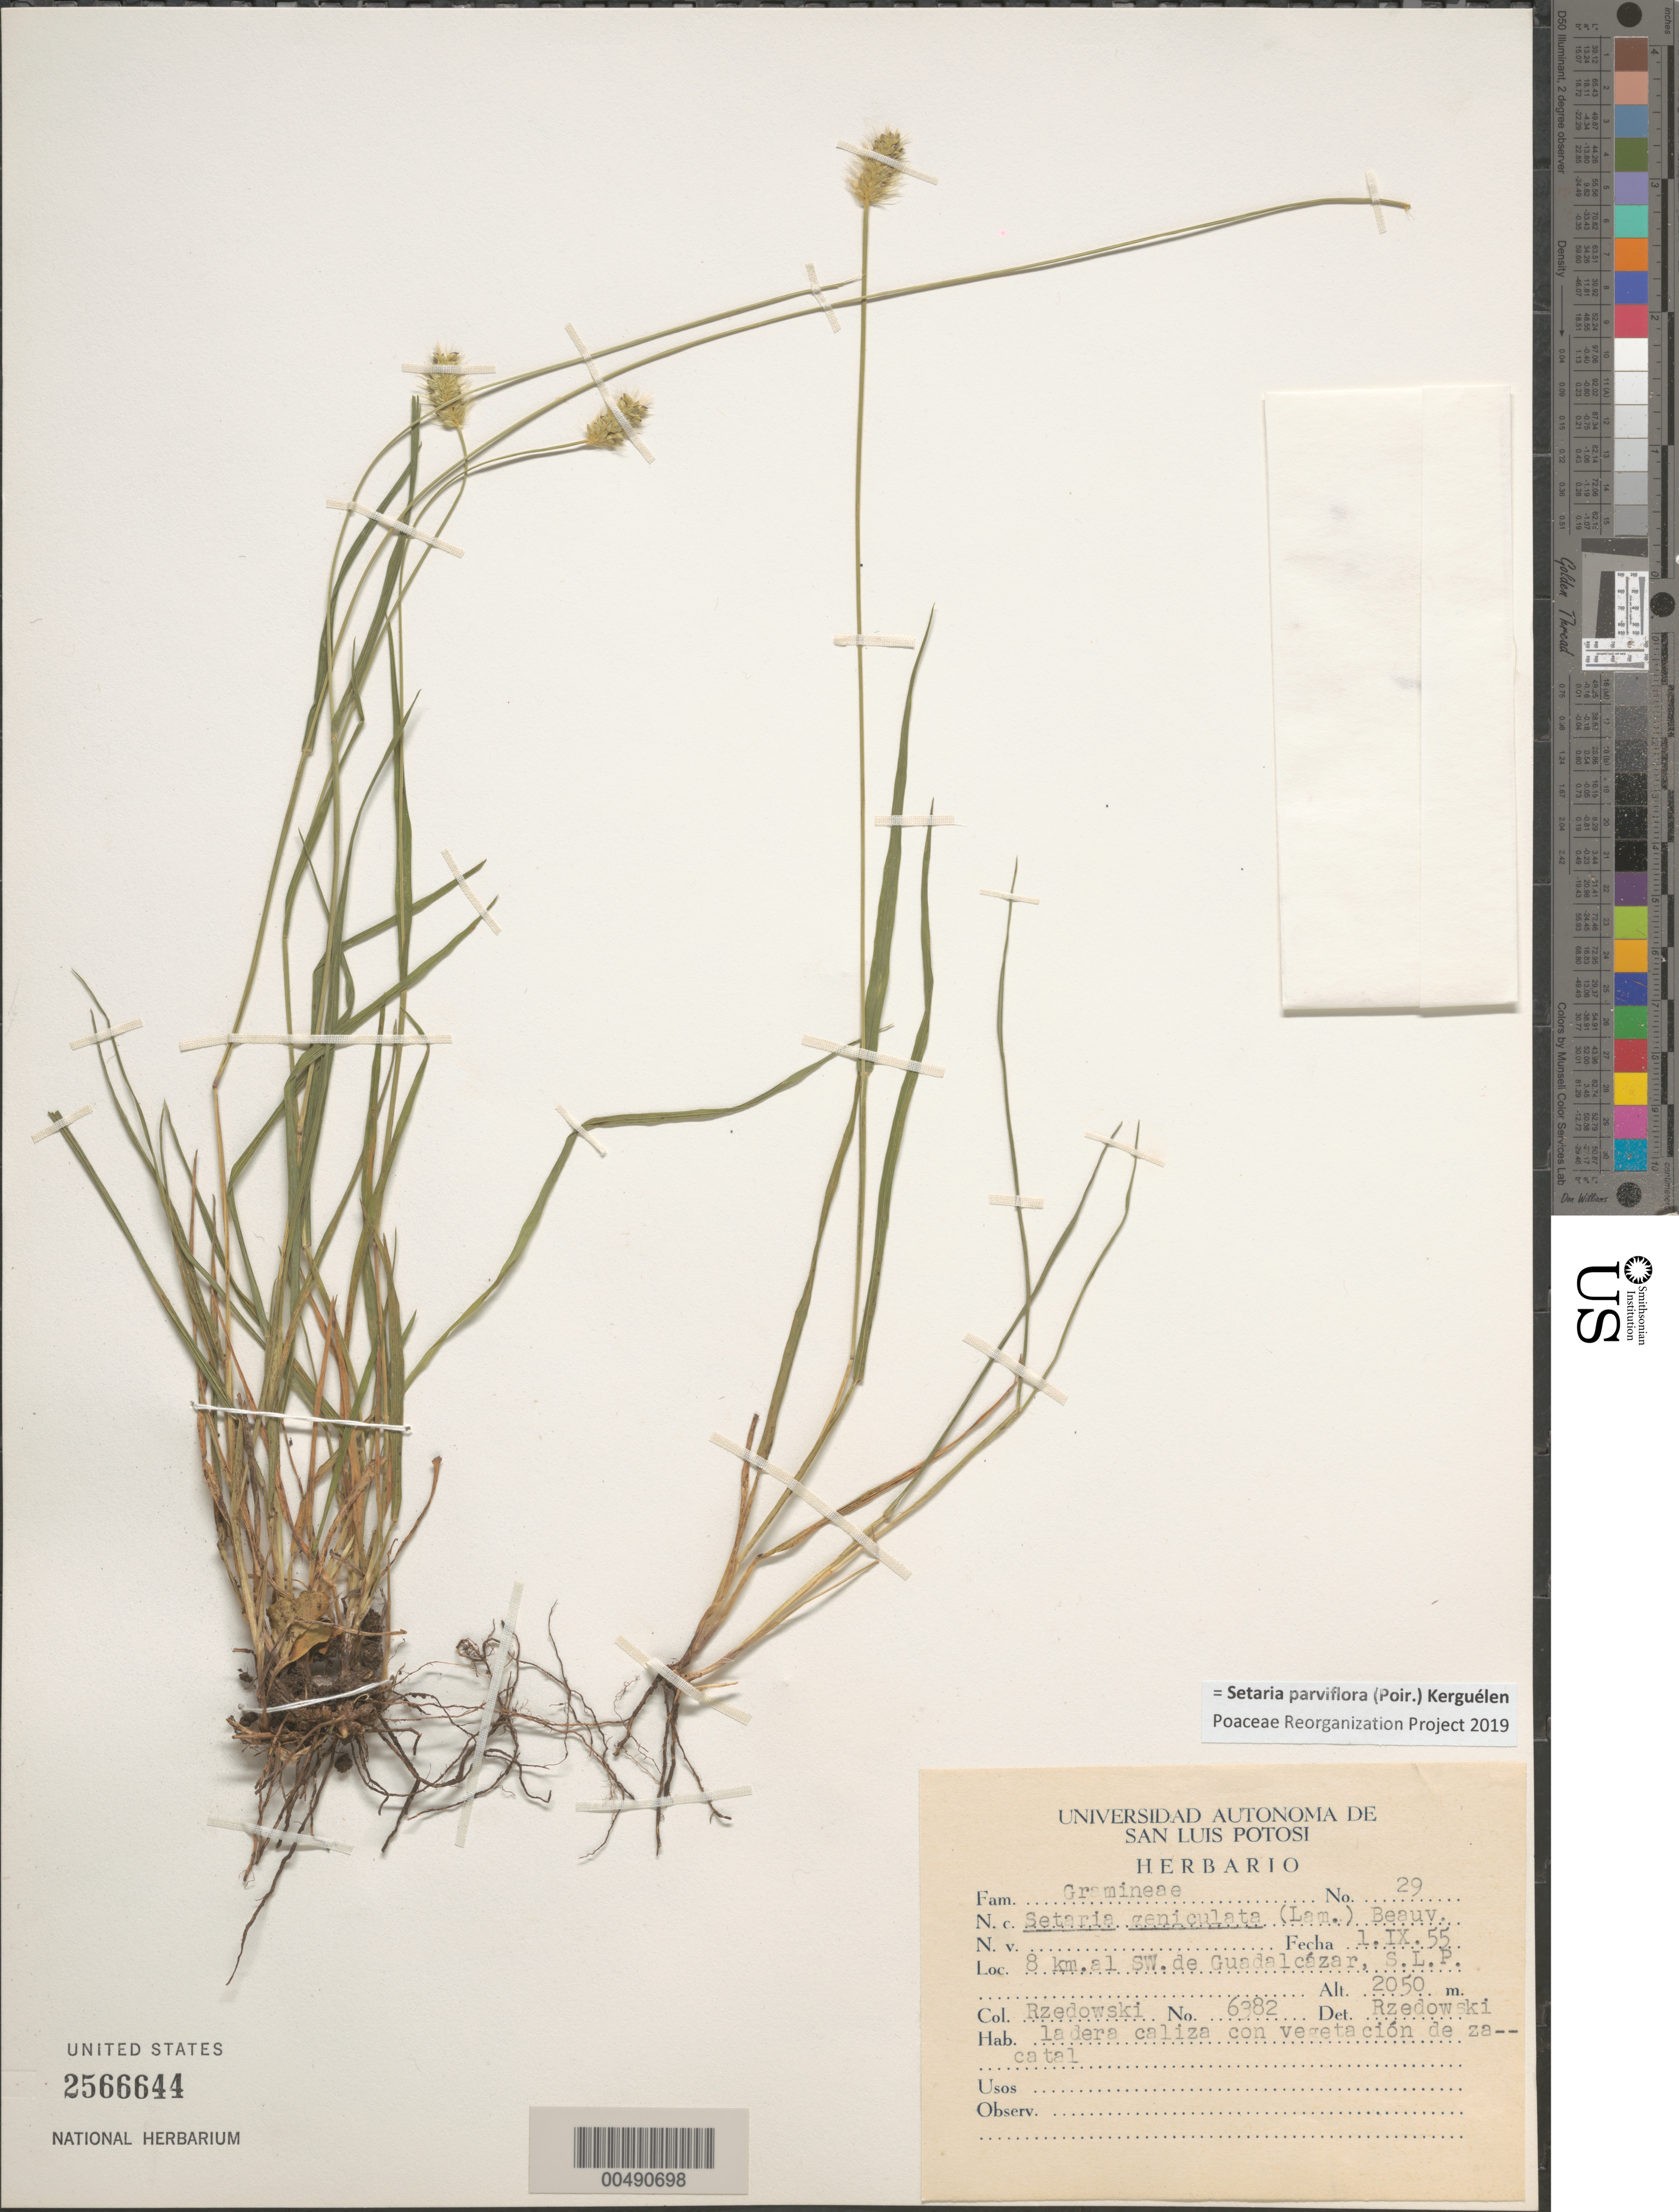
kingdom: Plantae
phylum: Tracheophyta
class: Liliopsida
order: Poales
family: Poaceae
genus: Setaria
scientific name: Setaria parviflora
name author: (Poir.) Kerguélen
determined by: Poaceae Reorganization Project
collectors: J. Rzedowski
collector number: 6382/29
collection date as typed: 1 Sep 1955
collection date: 1955-09-01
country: Mexico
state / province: San Luis Potosi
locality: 8 km SW of Guadalacázar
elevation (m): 2050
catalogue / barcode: US 2566644